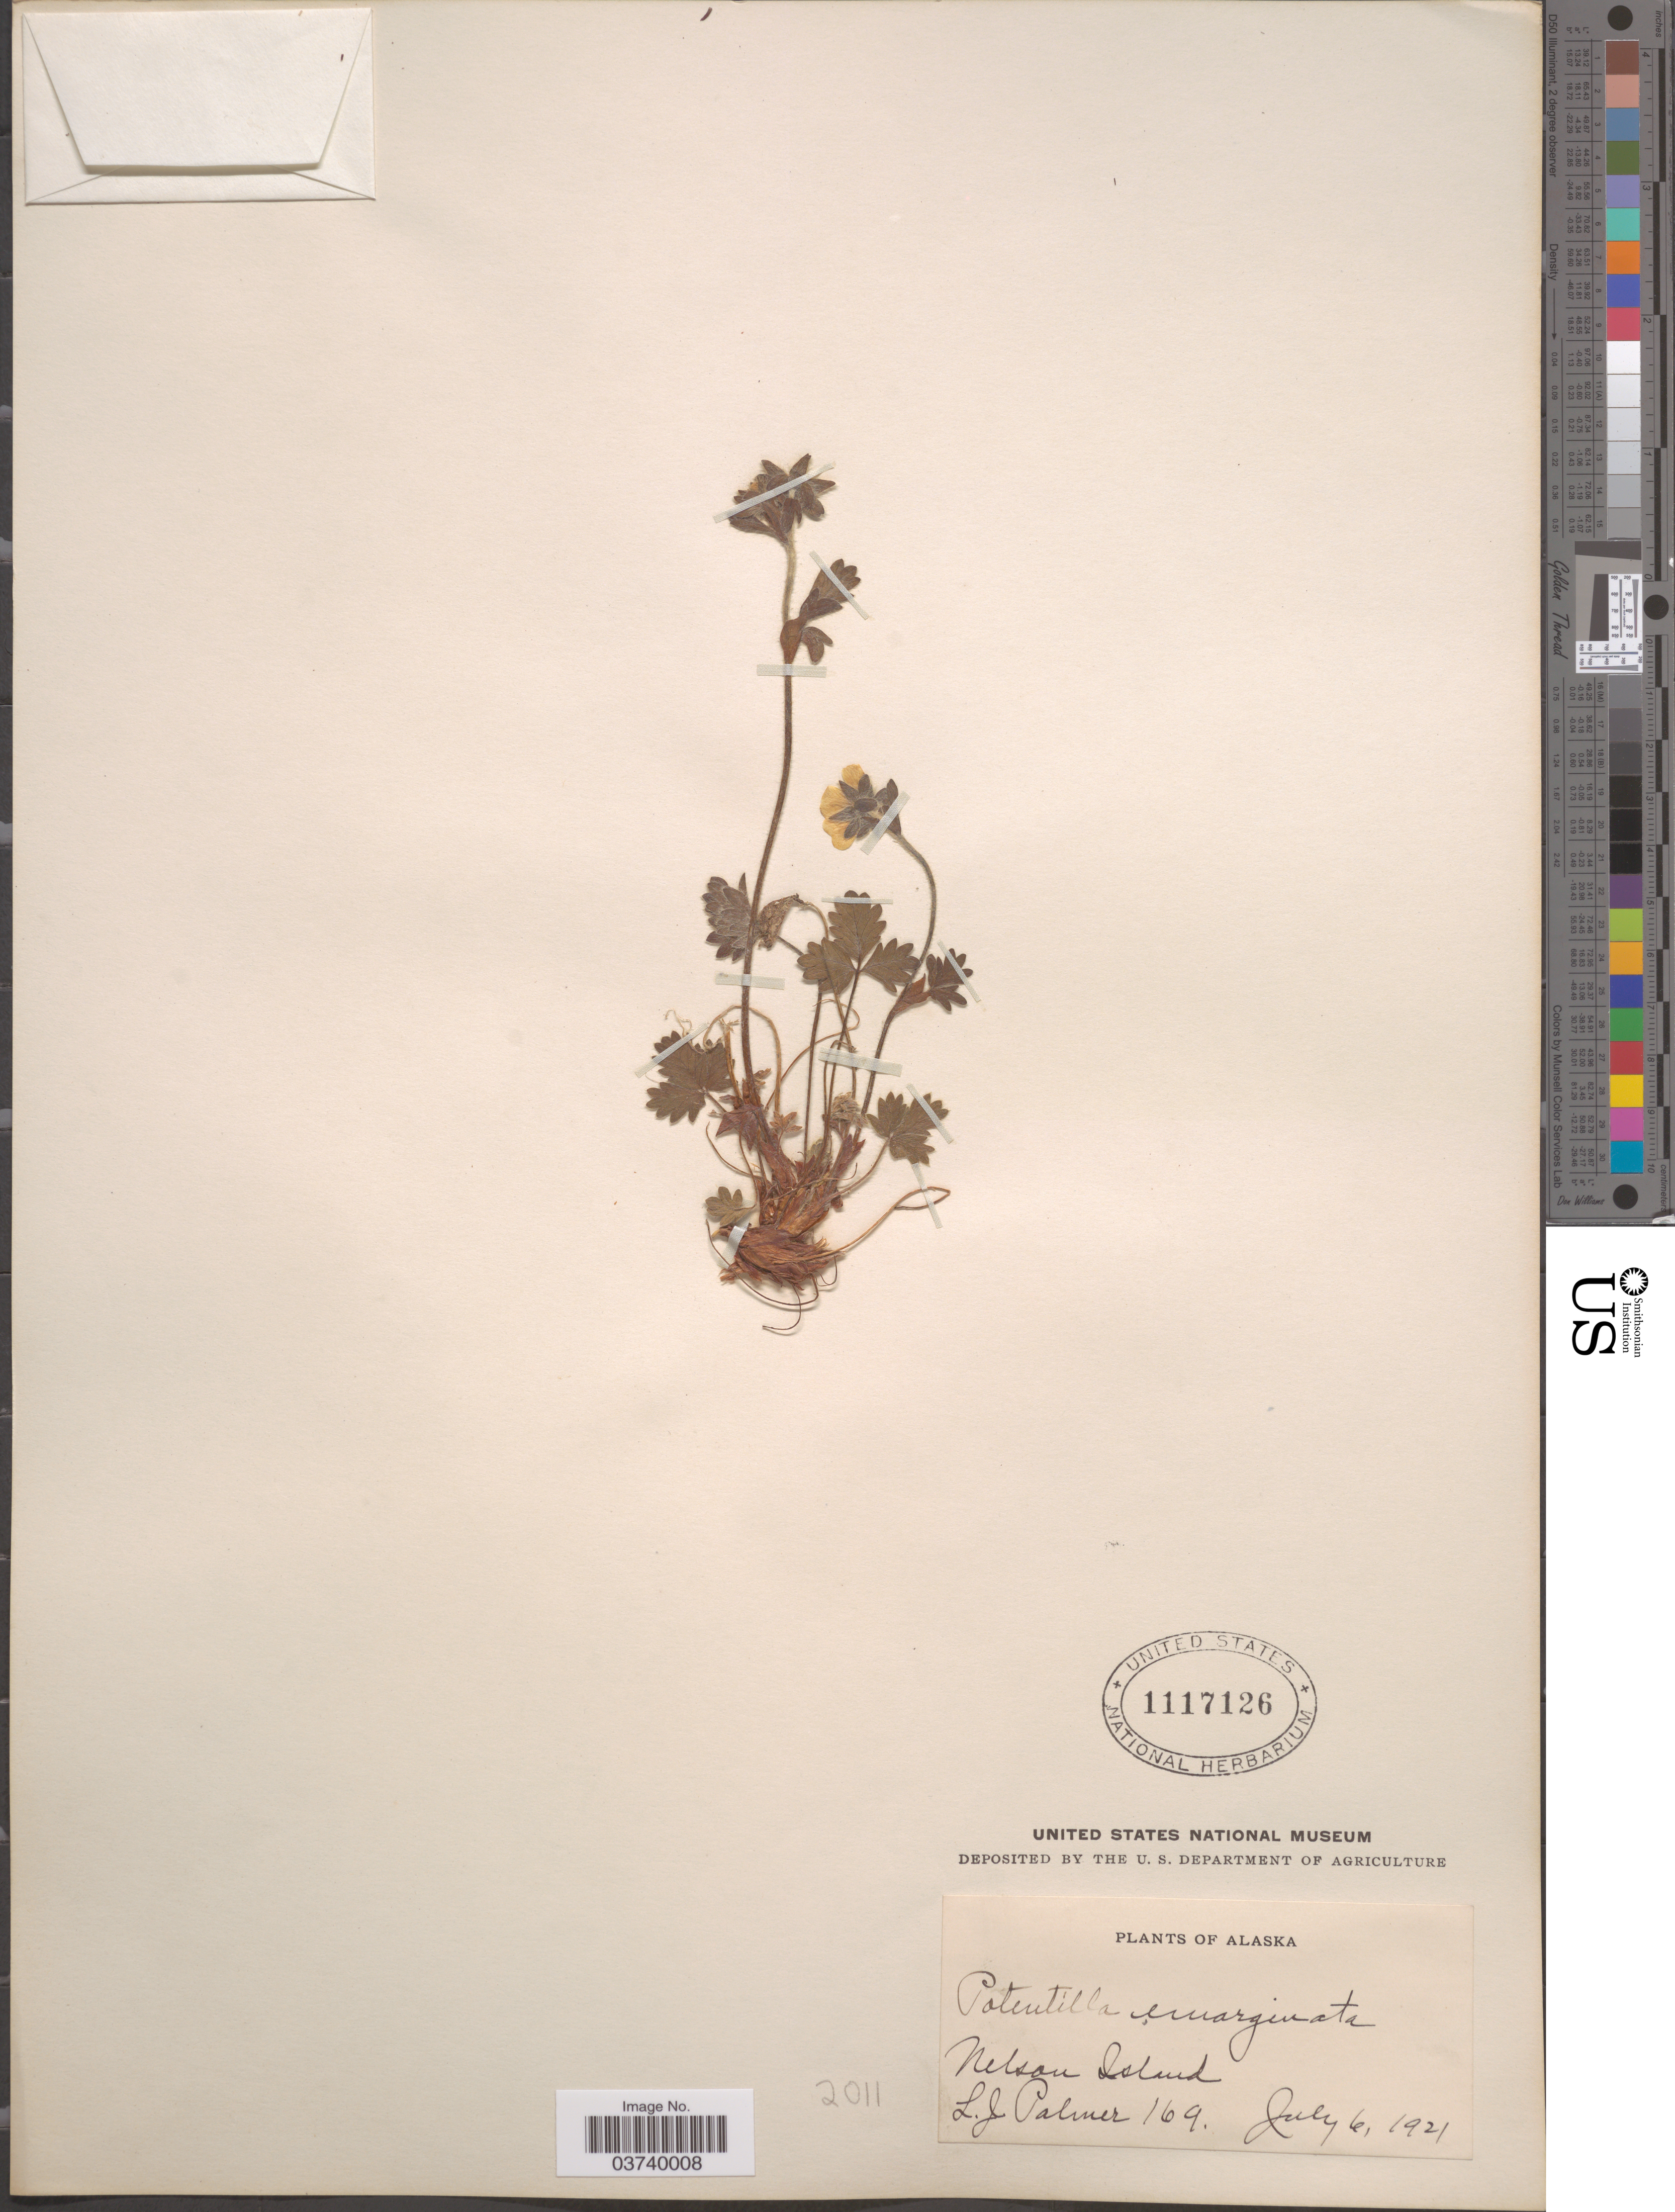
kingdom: Plantae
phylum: Tracheophyta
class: Magnoliopsida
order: Rosales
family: Rosaceae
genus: Potentilla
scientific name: Potentilla hyparctica subsp. hyparctica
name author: Malte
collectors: L. J. Palmer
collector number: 169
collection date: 1921-07-06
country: United States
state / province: Alaska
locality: Nelson Island.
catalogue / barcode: US 1117126